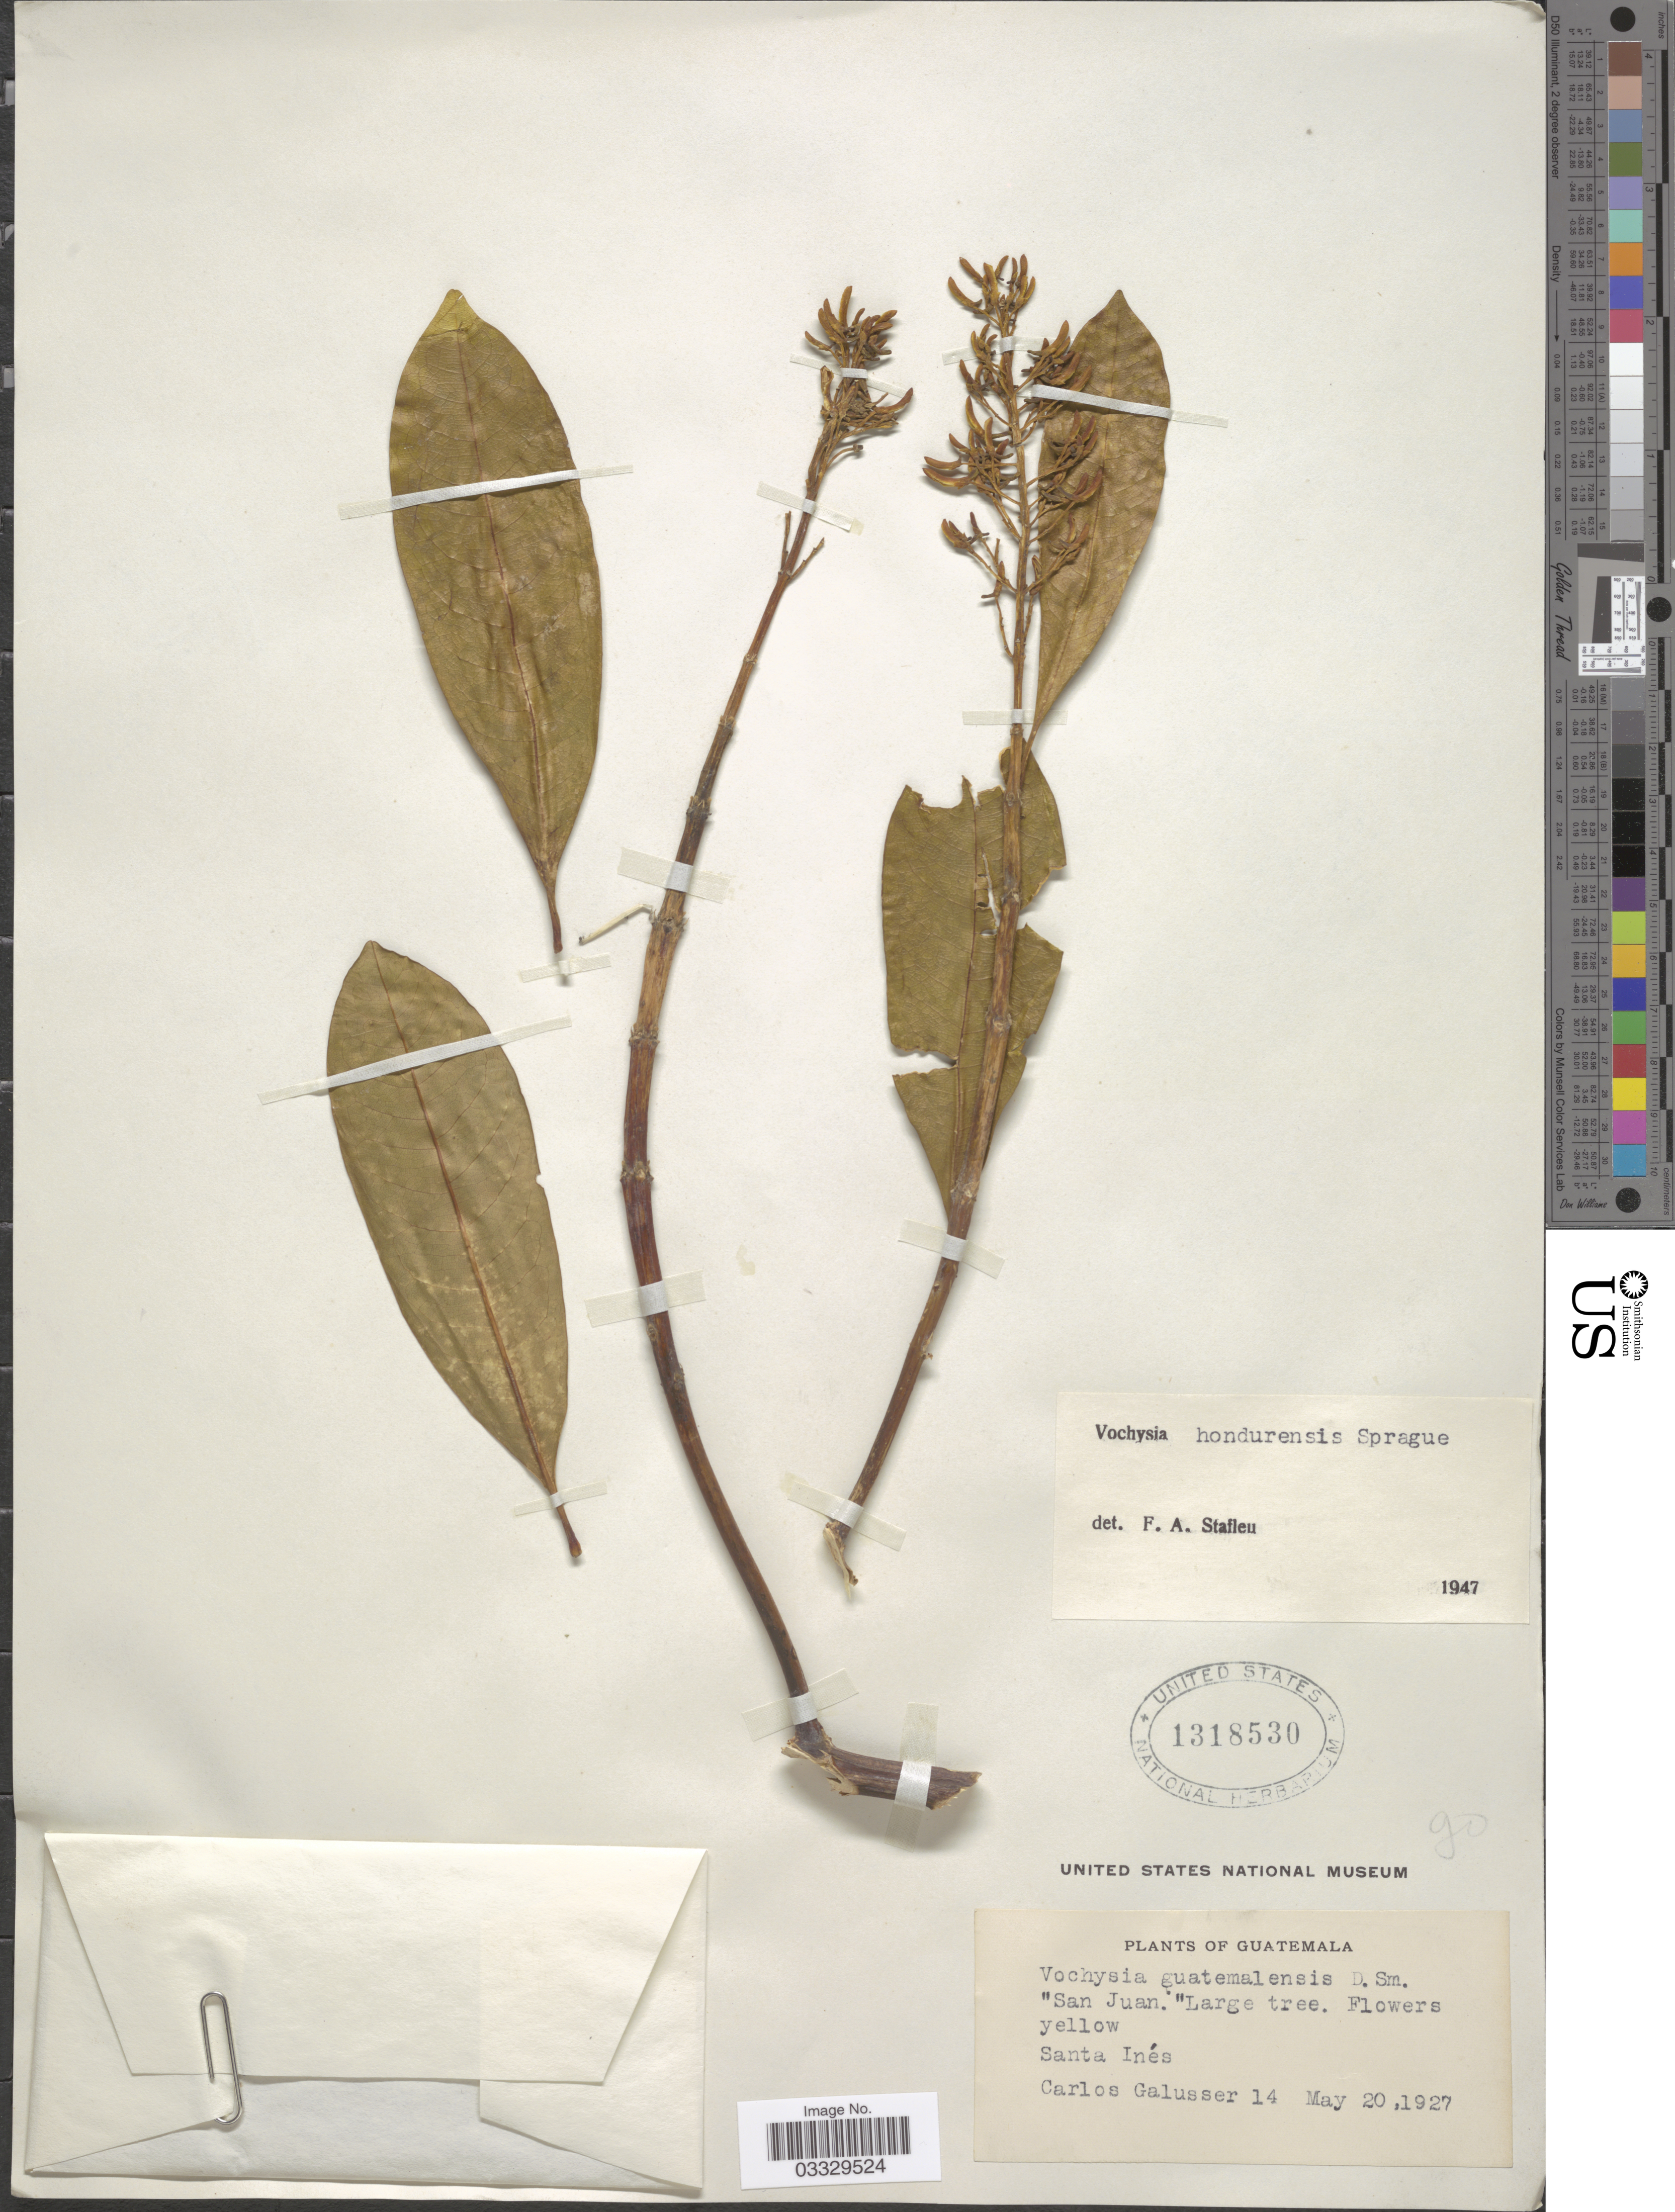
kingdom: Plantae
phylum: Tracheophyta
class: Magnoliopsida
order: Myrtales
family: Vochysiaceae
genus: Vochysia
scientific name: Vochysia hondurensis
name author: Sprague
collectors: C. Galusser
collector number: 14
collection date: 1927-05-20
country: Guatemala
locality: Santa Inés.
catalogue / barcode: US 1318530